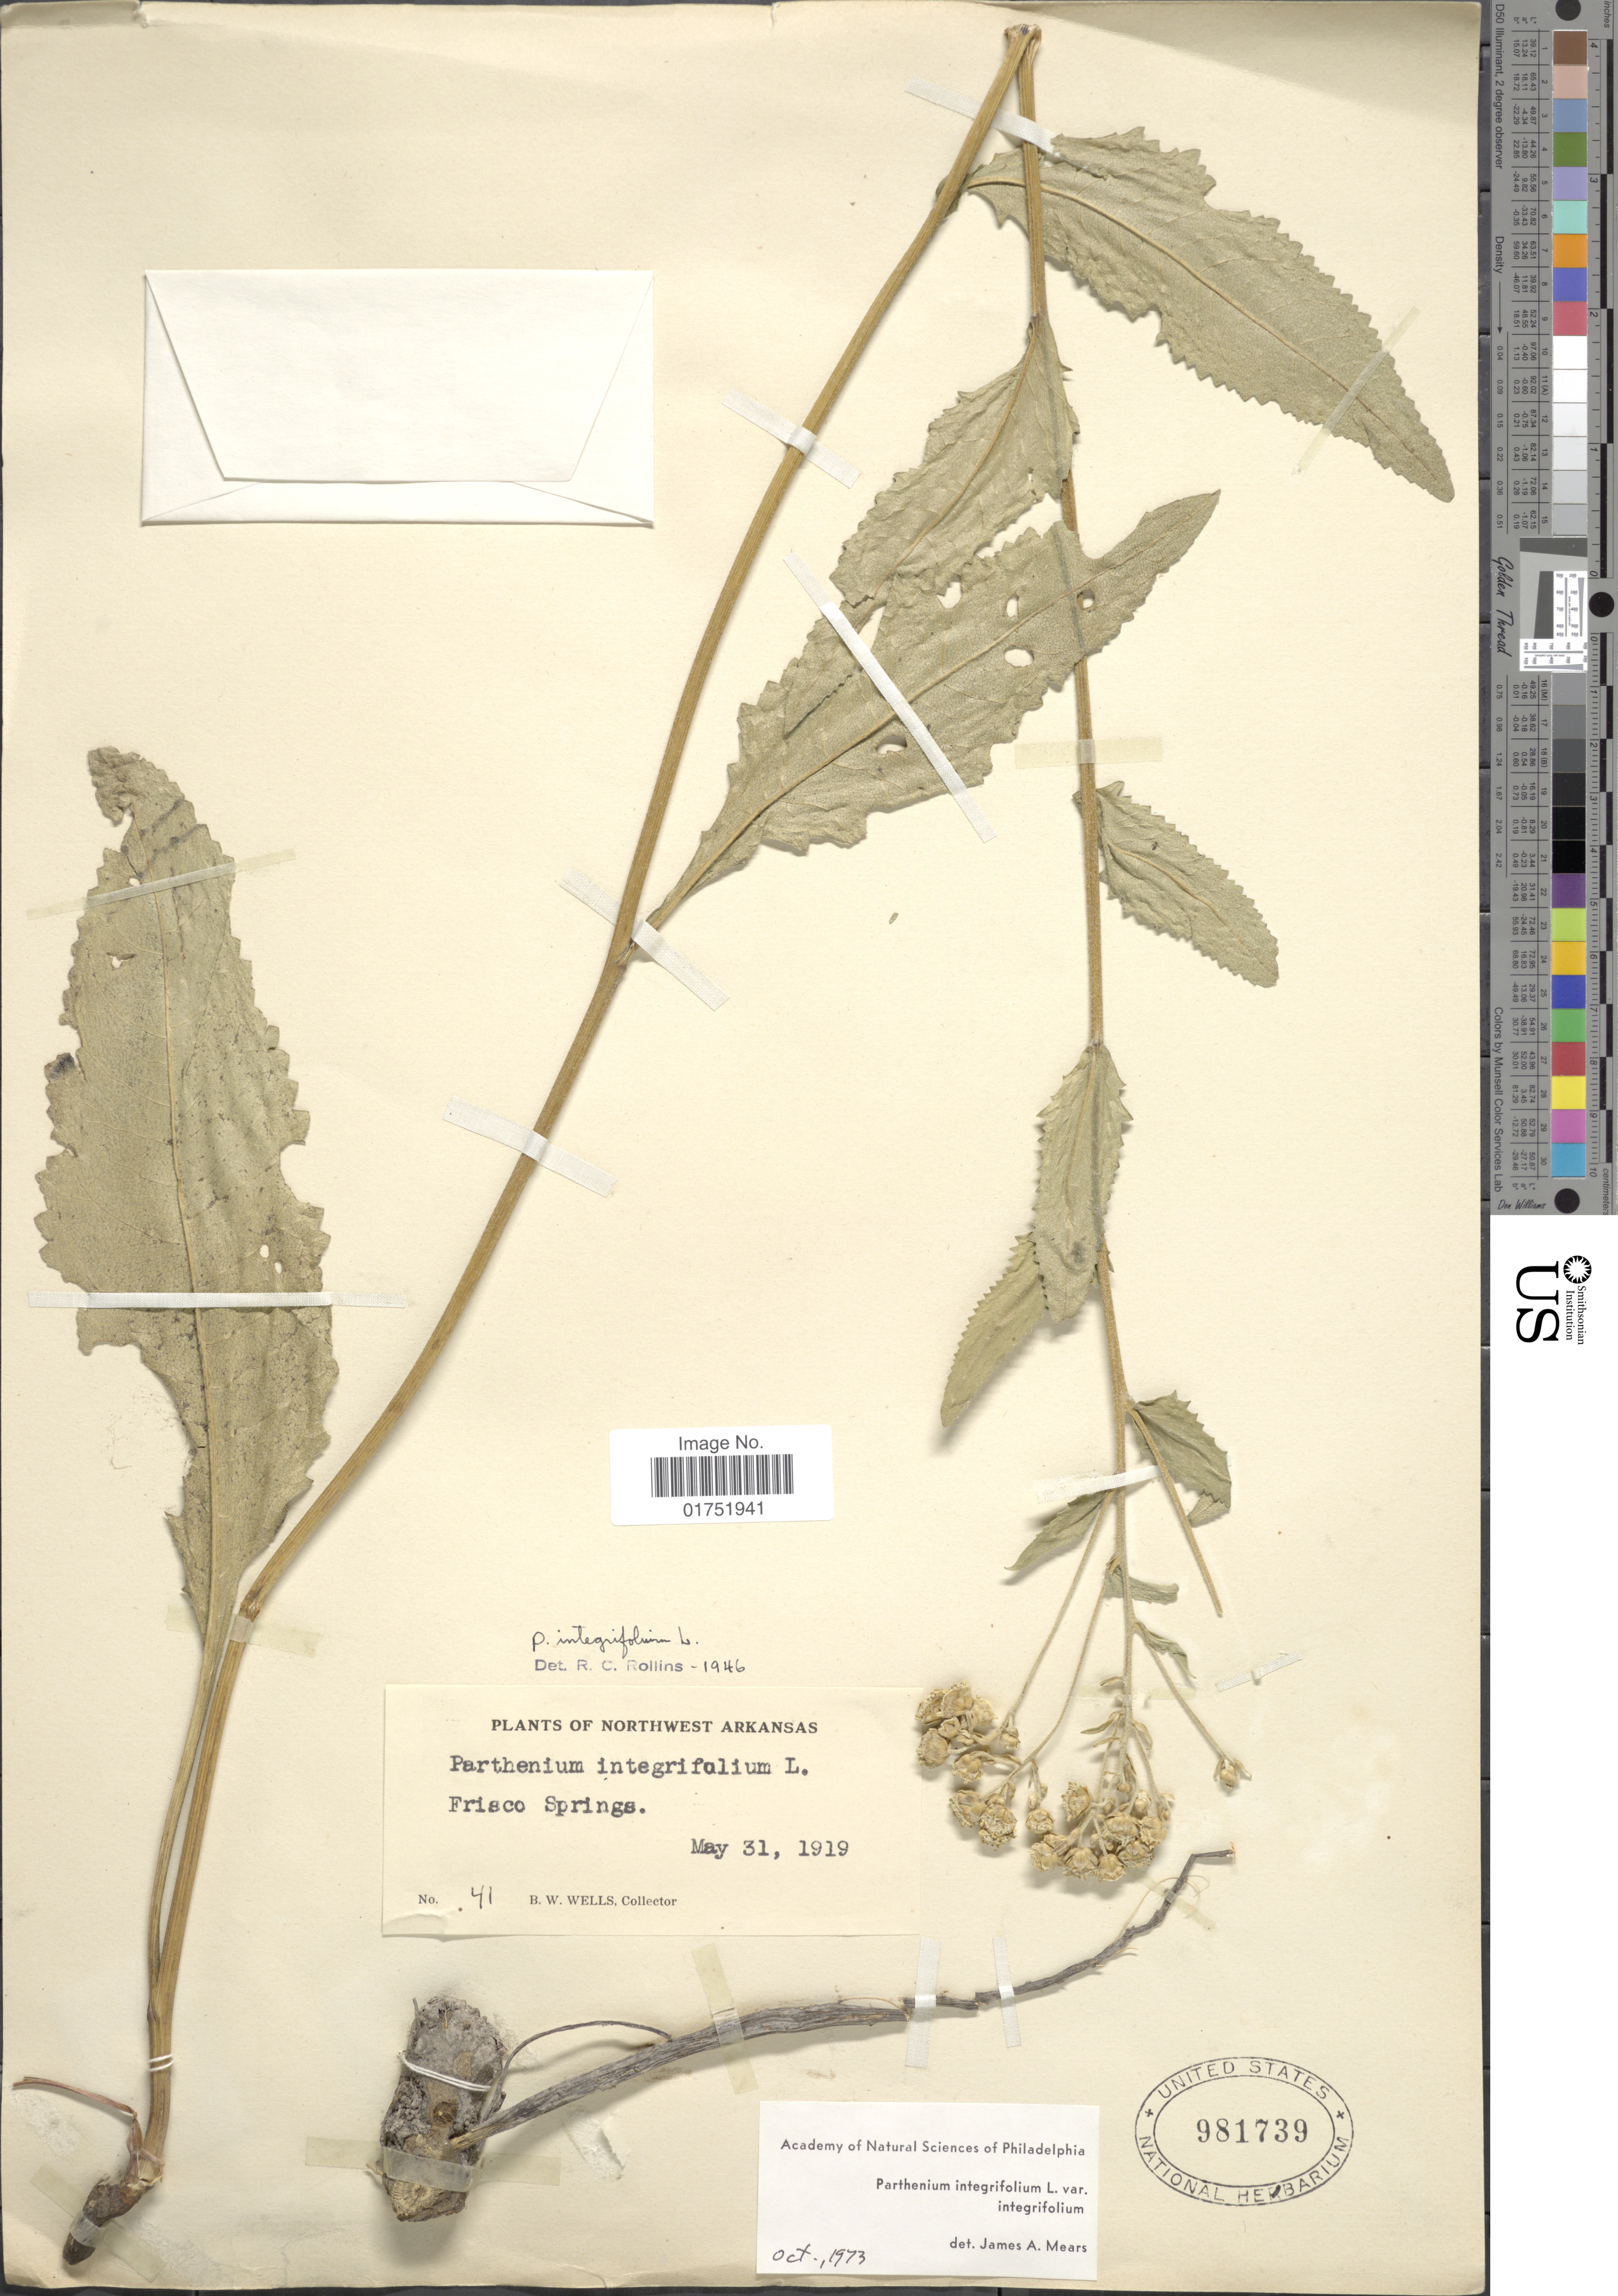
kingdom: Plantae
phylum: Tracheophyta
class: Magnoliopsida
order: Asterales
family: Asteraceae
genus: Parthenium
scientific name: Parthenium integrifolium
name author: L.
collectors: B. Wells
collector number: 41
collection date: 1919-05-31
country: United States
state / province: Kansas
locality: Northwest Kansas, Frisco Springs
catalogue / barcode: US 981739